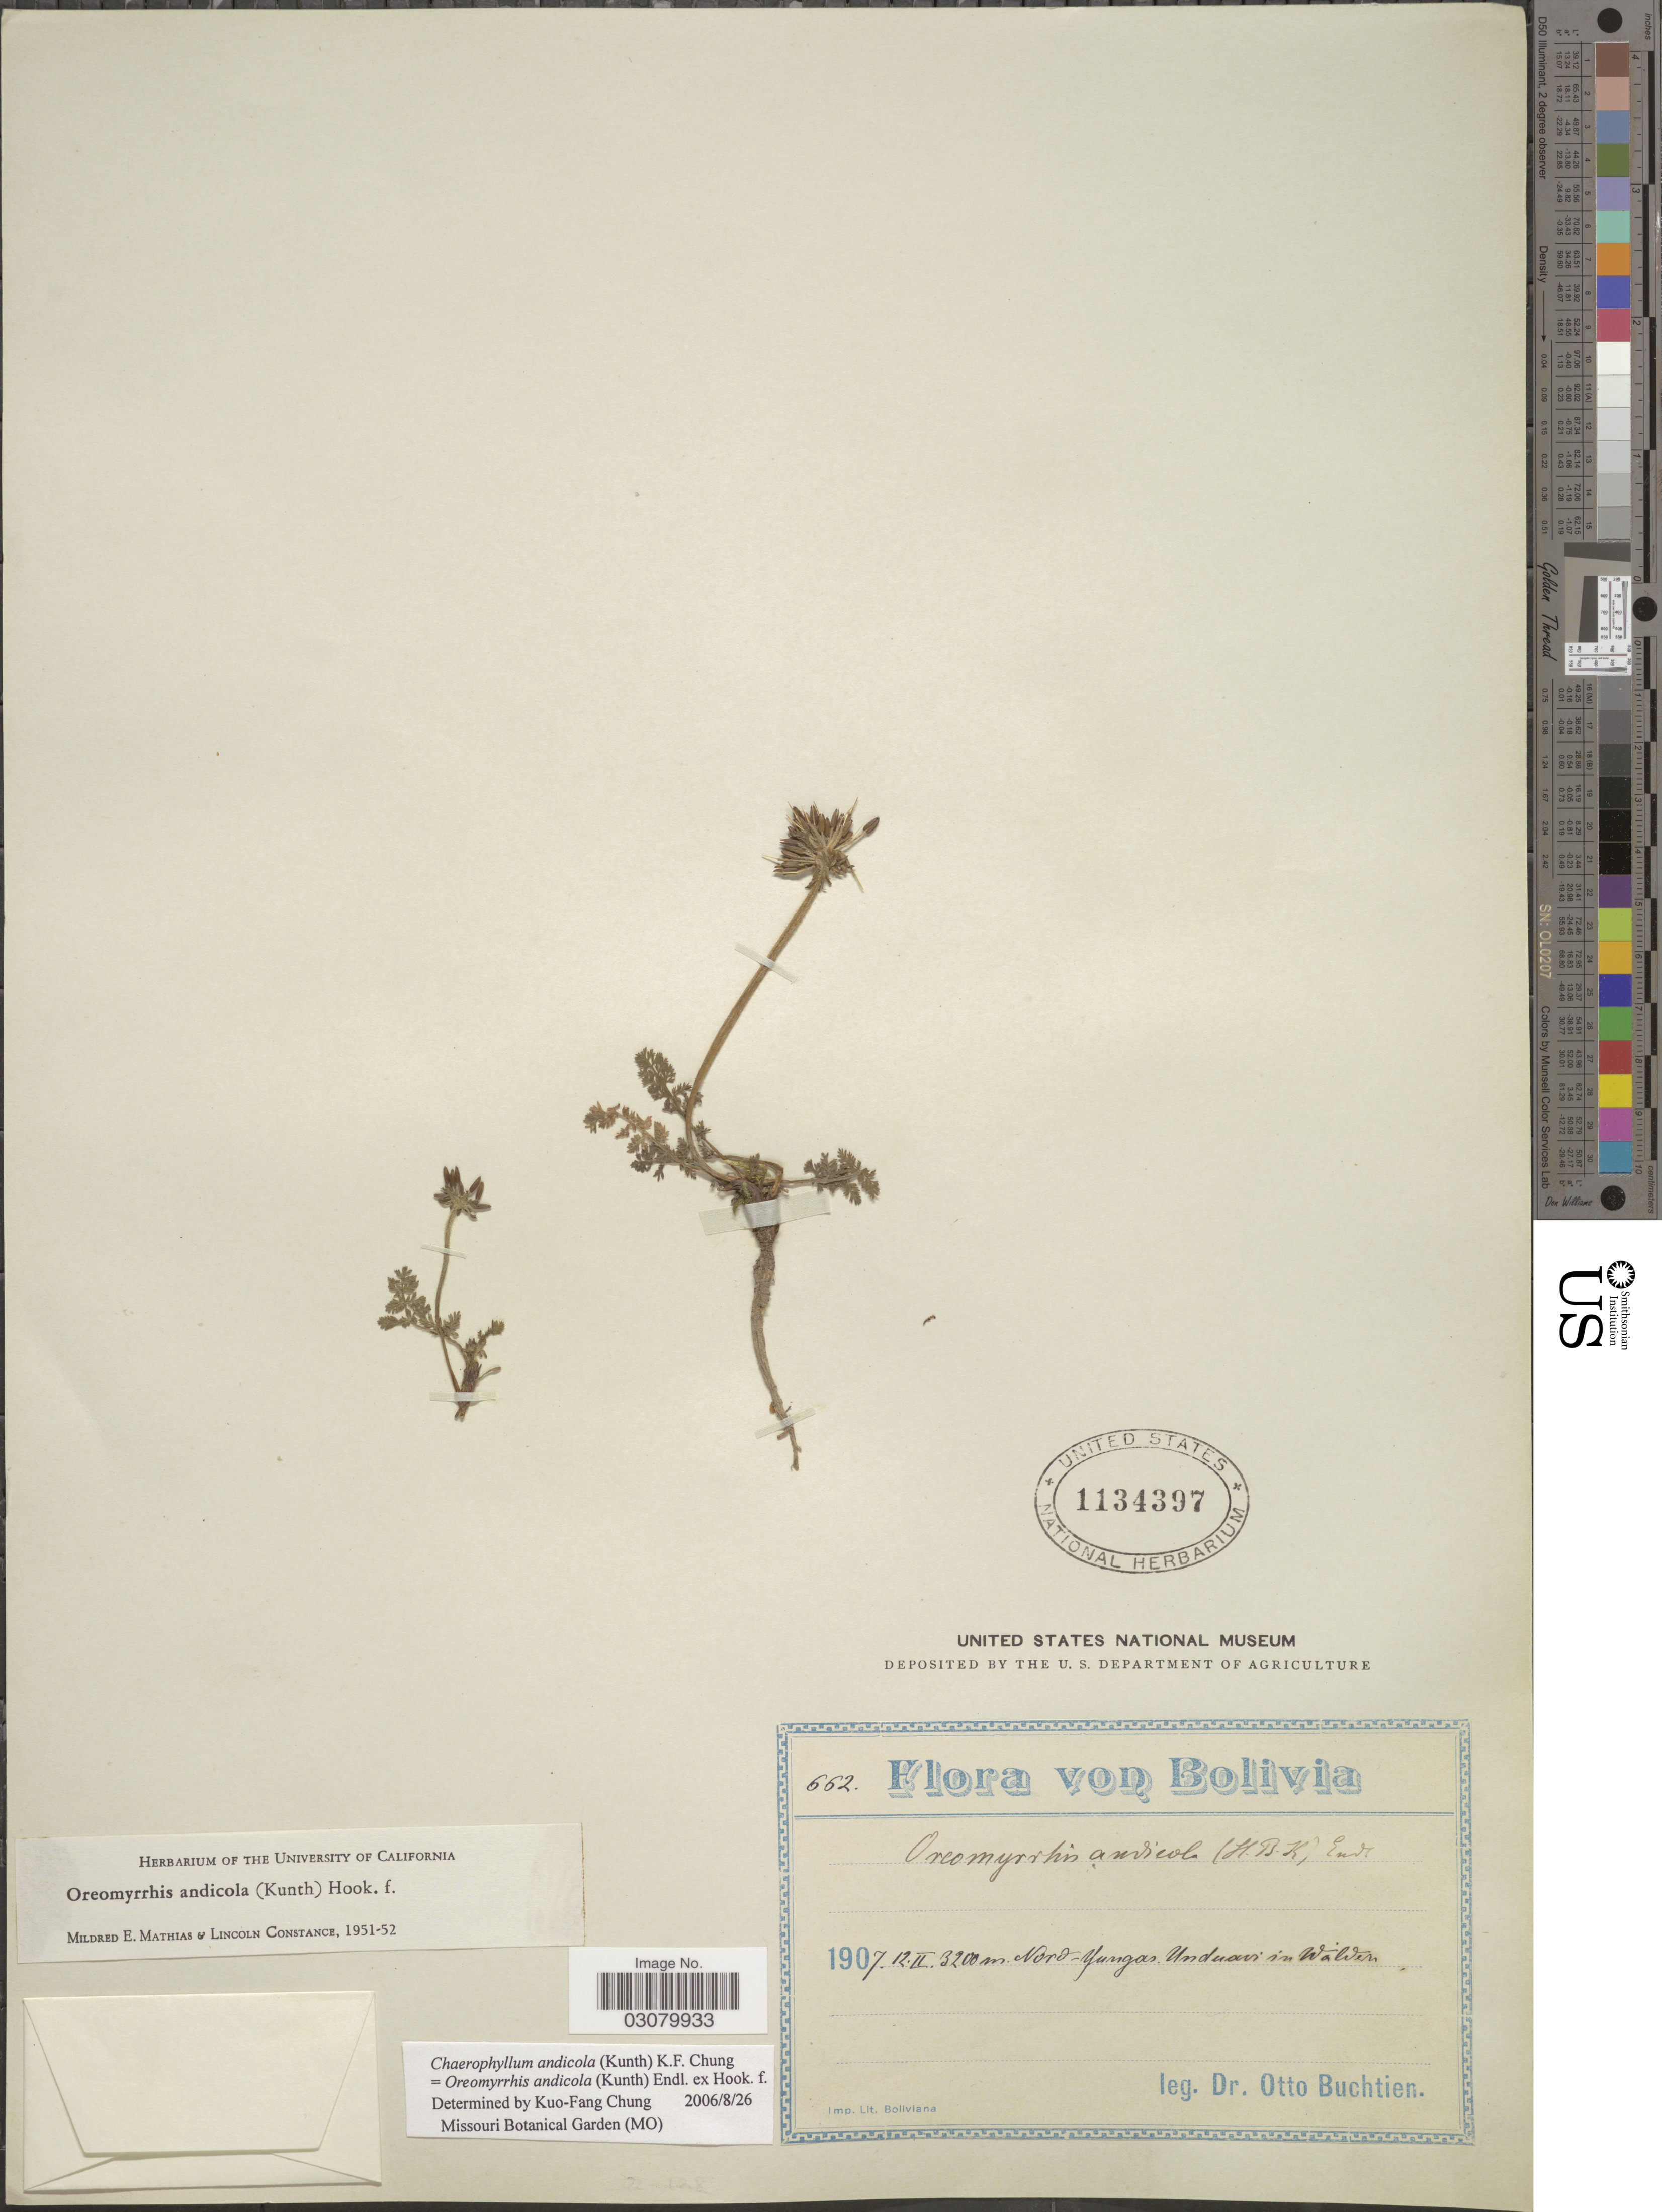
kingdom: Plantae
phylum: Tracheophyta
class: Magnoliopsida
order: Apiales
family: Apiaceae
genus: Oreomyrrhis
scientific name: Oreomyrrhis andicola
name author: (Kunth) Endl. ex Hook. f.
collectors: O. Buchtien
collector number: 662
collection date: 1907-02-12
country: Bolivia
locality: Nord-Yungas. Unduavi in Waldern.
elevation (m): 3200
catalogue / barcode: US 1134397